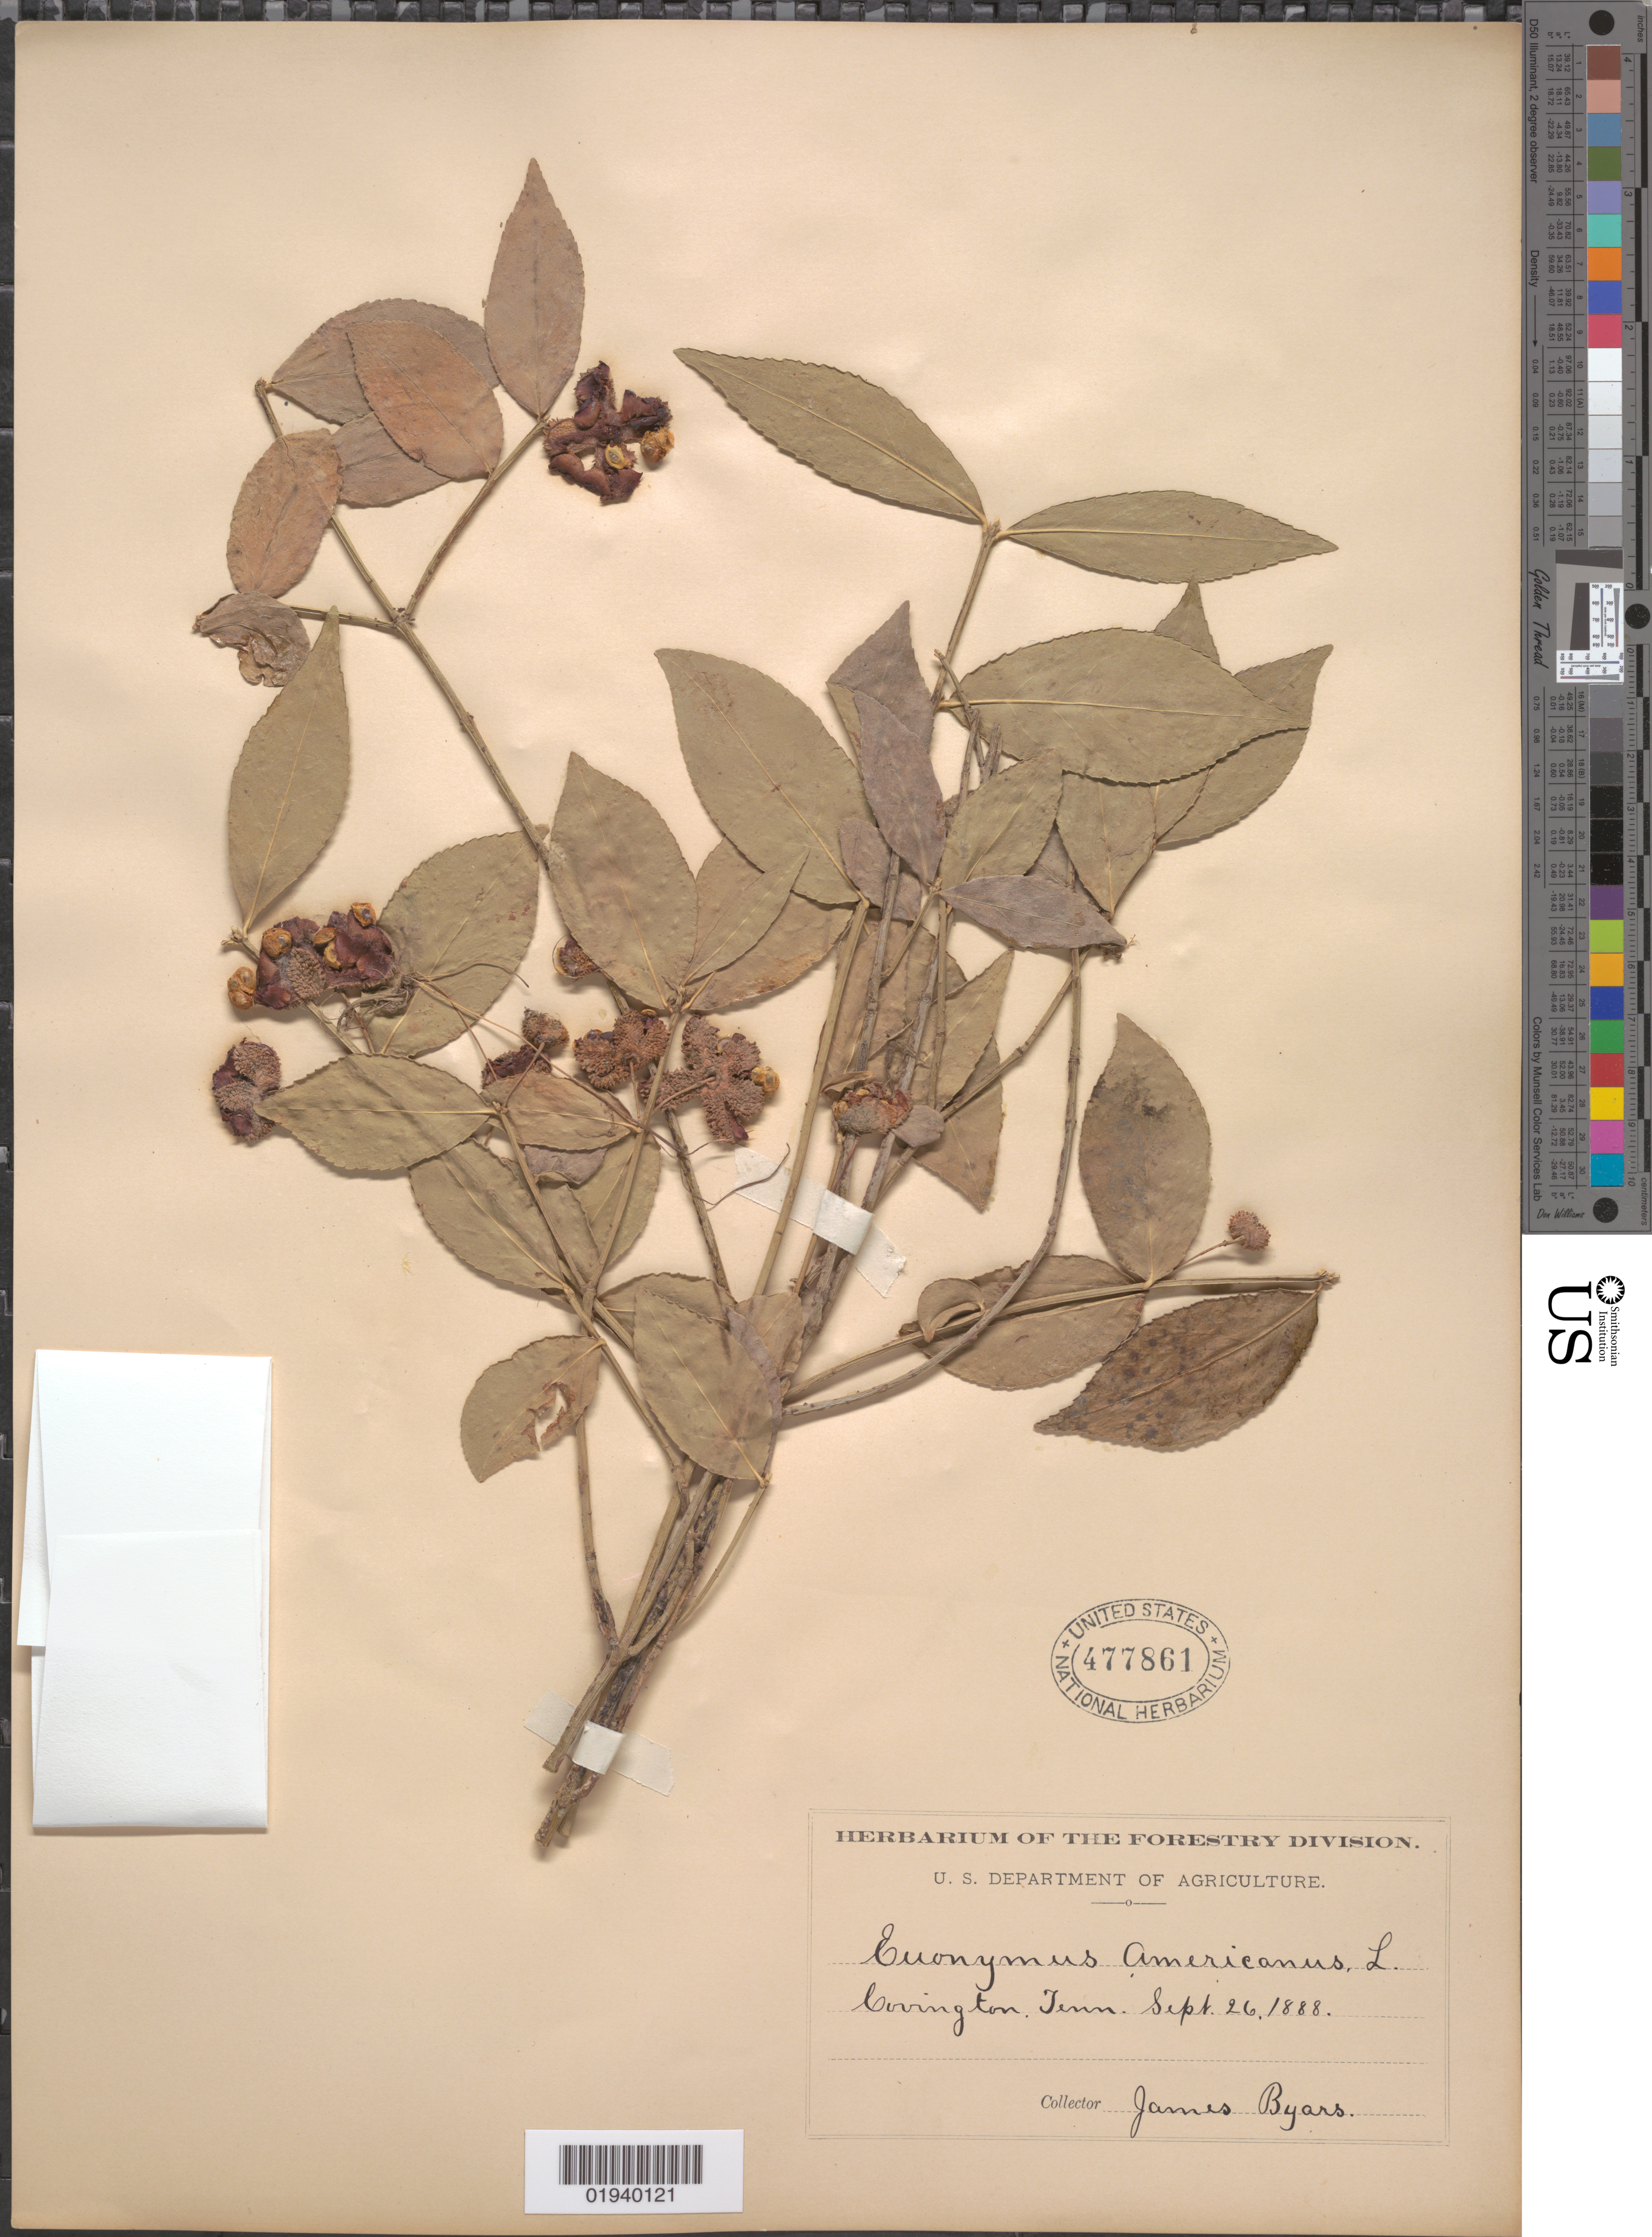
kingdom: Plantae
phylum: Tracheophyta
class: Magnoliopsida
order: Celastrales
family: Celastraceae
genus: Euonymus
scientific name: Euonymus americanus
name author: L.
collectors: J. Byars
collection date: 1888-09-26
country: United States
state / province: Tennessee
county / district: Tipton County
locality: Covington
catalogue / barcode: US 477861